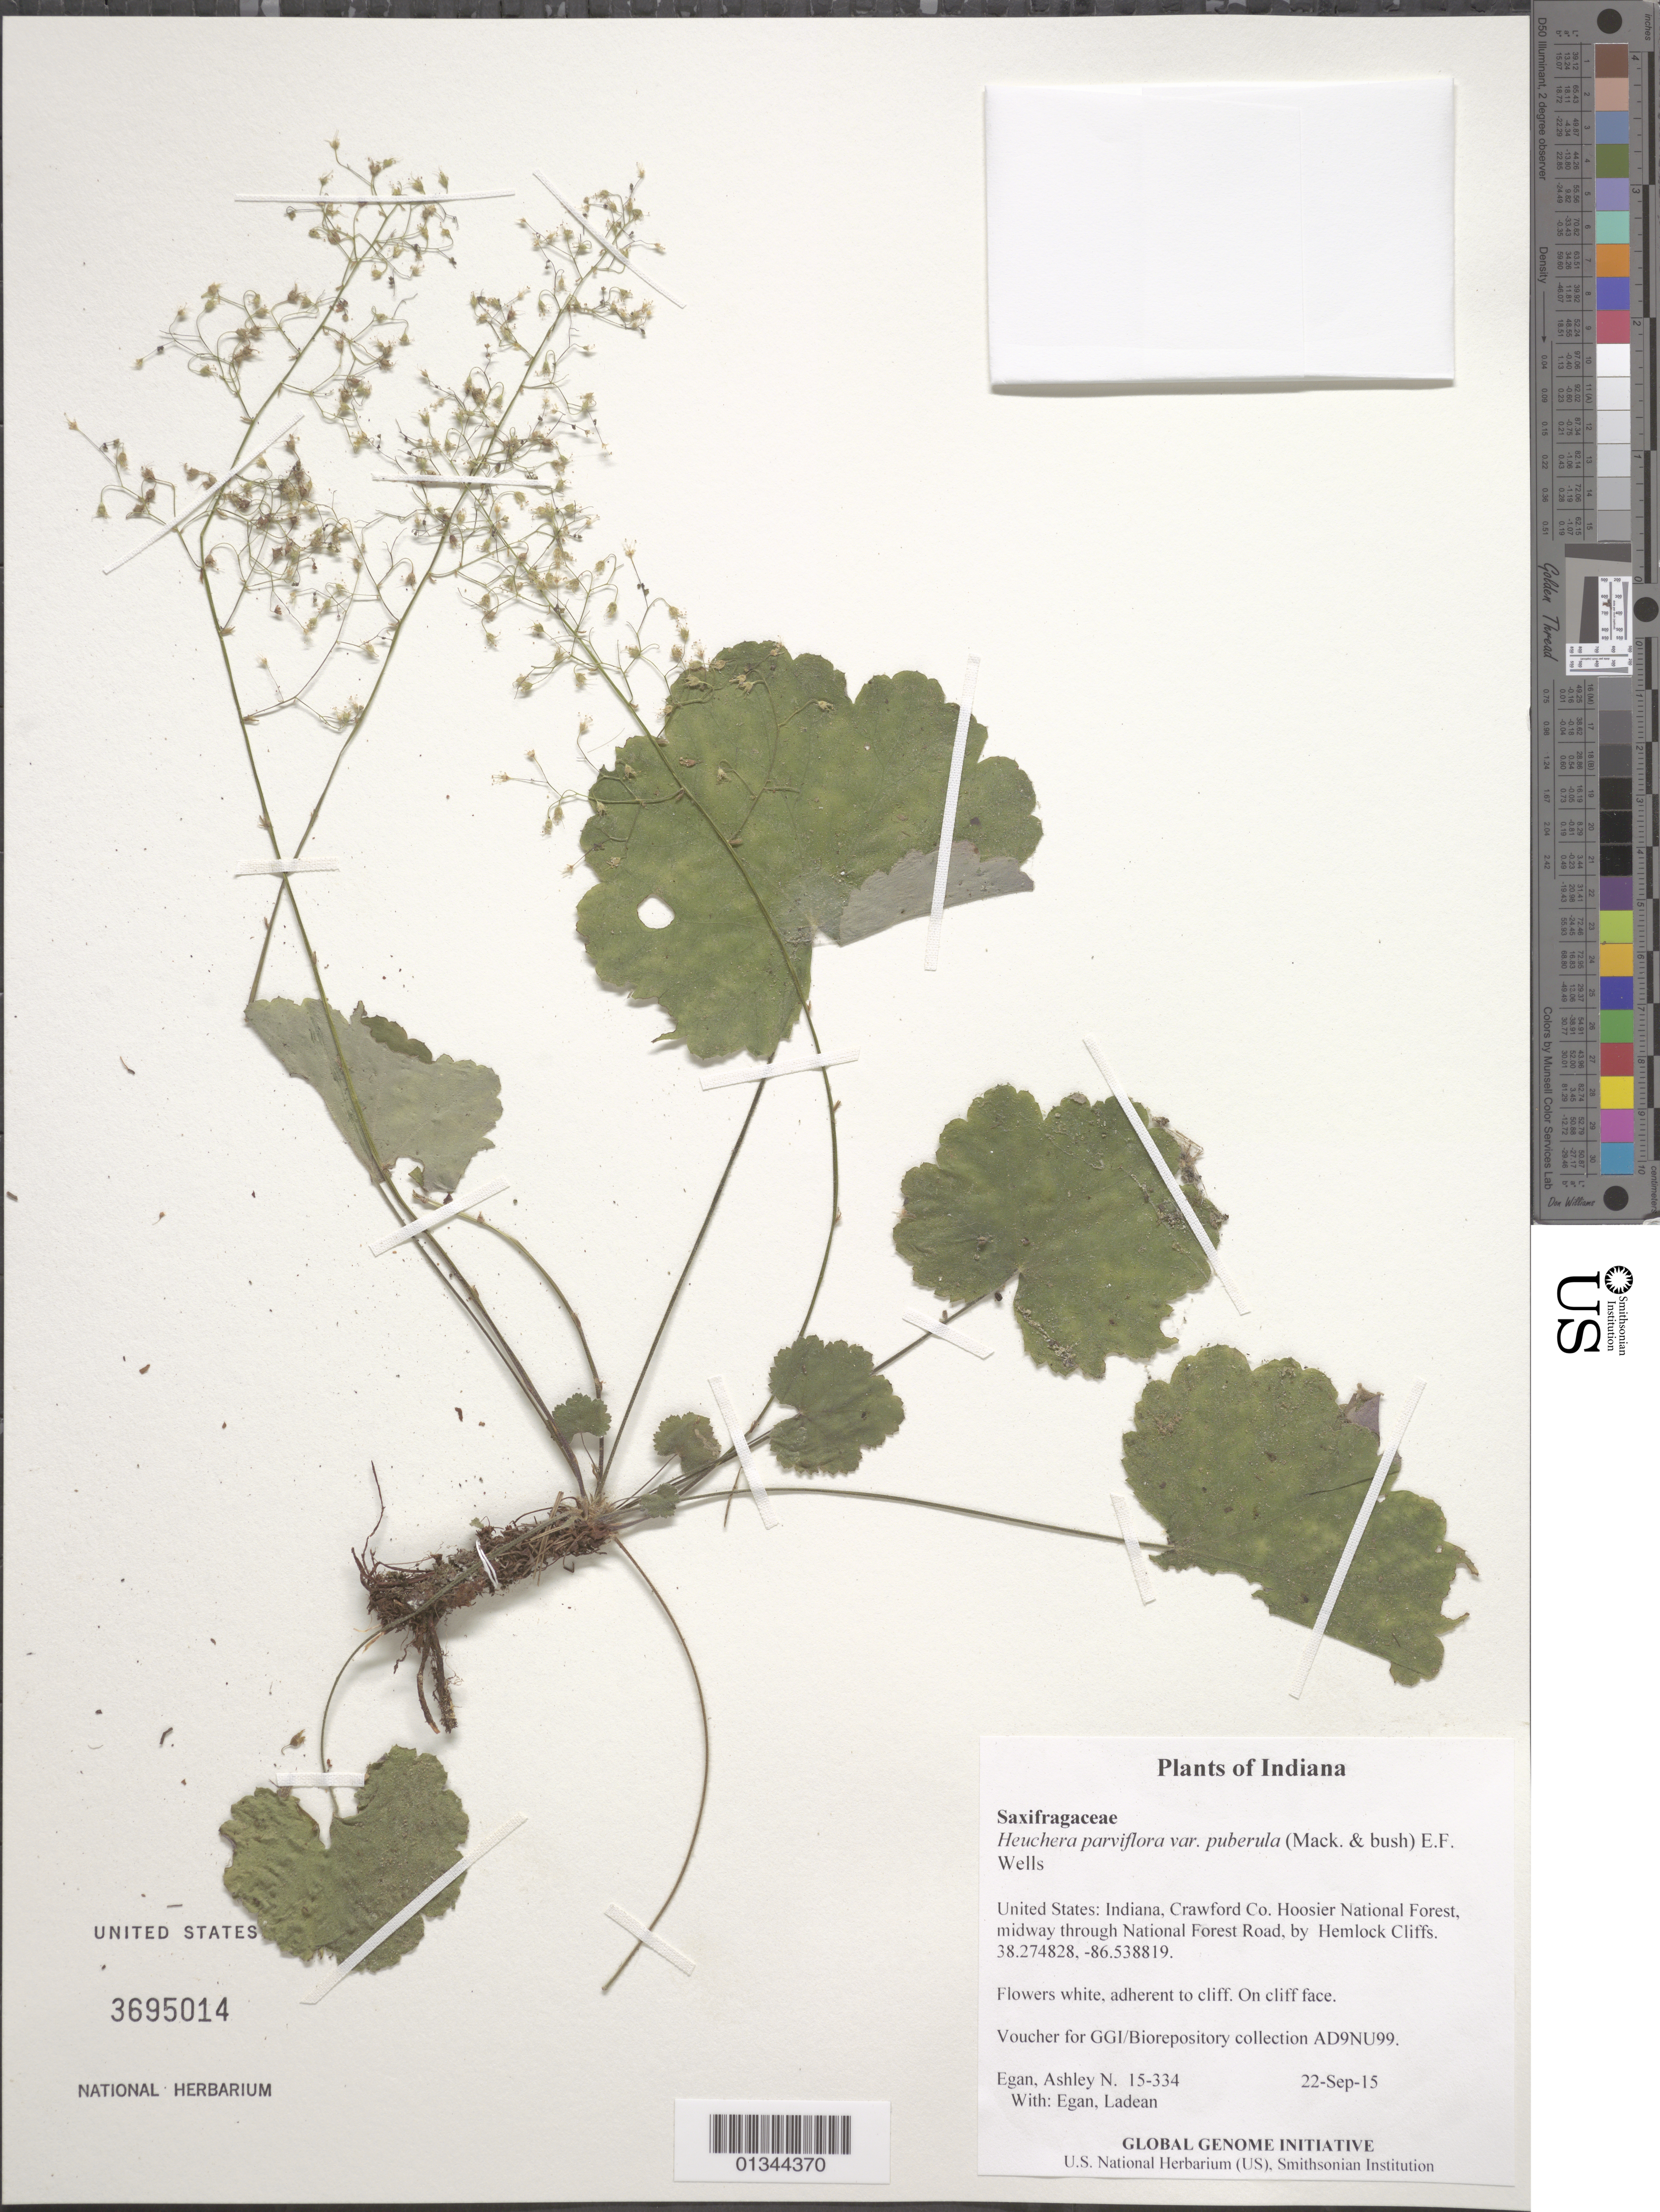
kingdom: Plantae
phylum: Tracheophyta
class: Magnoliopsida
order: Saxifragales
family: Saxifragaceae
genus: Heuchera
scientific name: Heuchera parviflora var. puberula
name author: (Mack. & Bush) E.F. Wells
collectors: A. N. Egan & L. Egan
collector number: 15-334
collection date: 2015-09-22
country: United States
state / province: Indiana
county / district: Crawford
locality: Hoosier National Forest, midway through National Forest Road, by Hemlock Cliffs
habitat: On cliff face.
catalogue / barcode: US 3695014